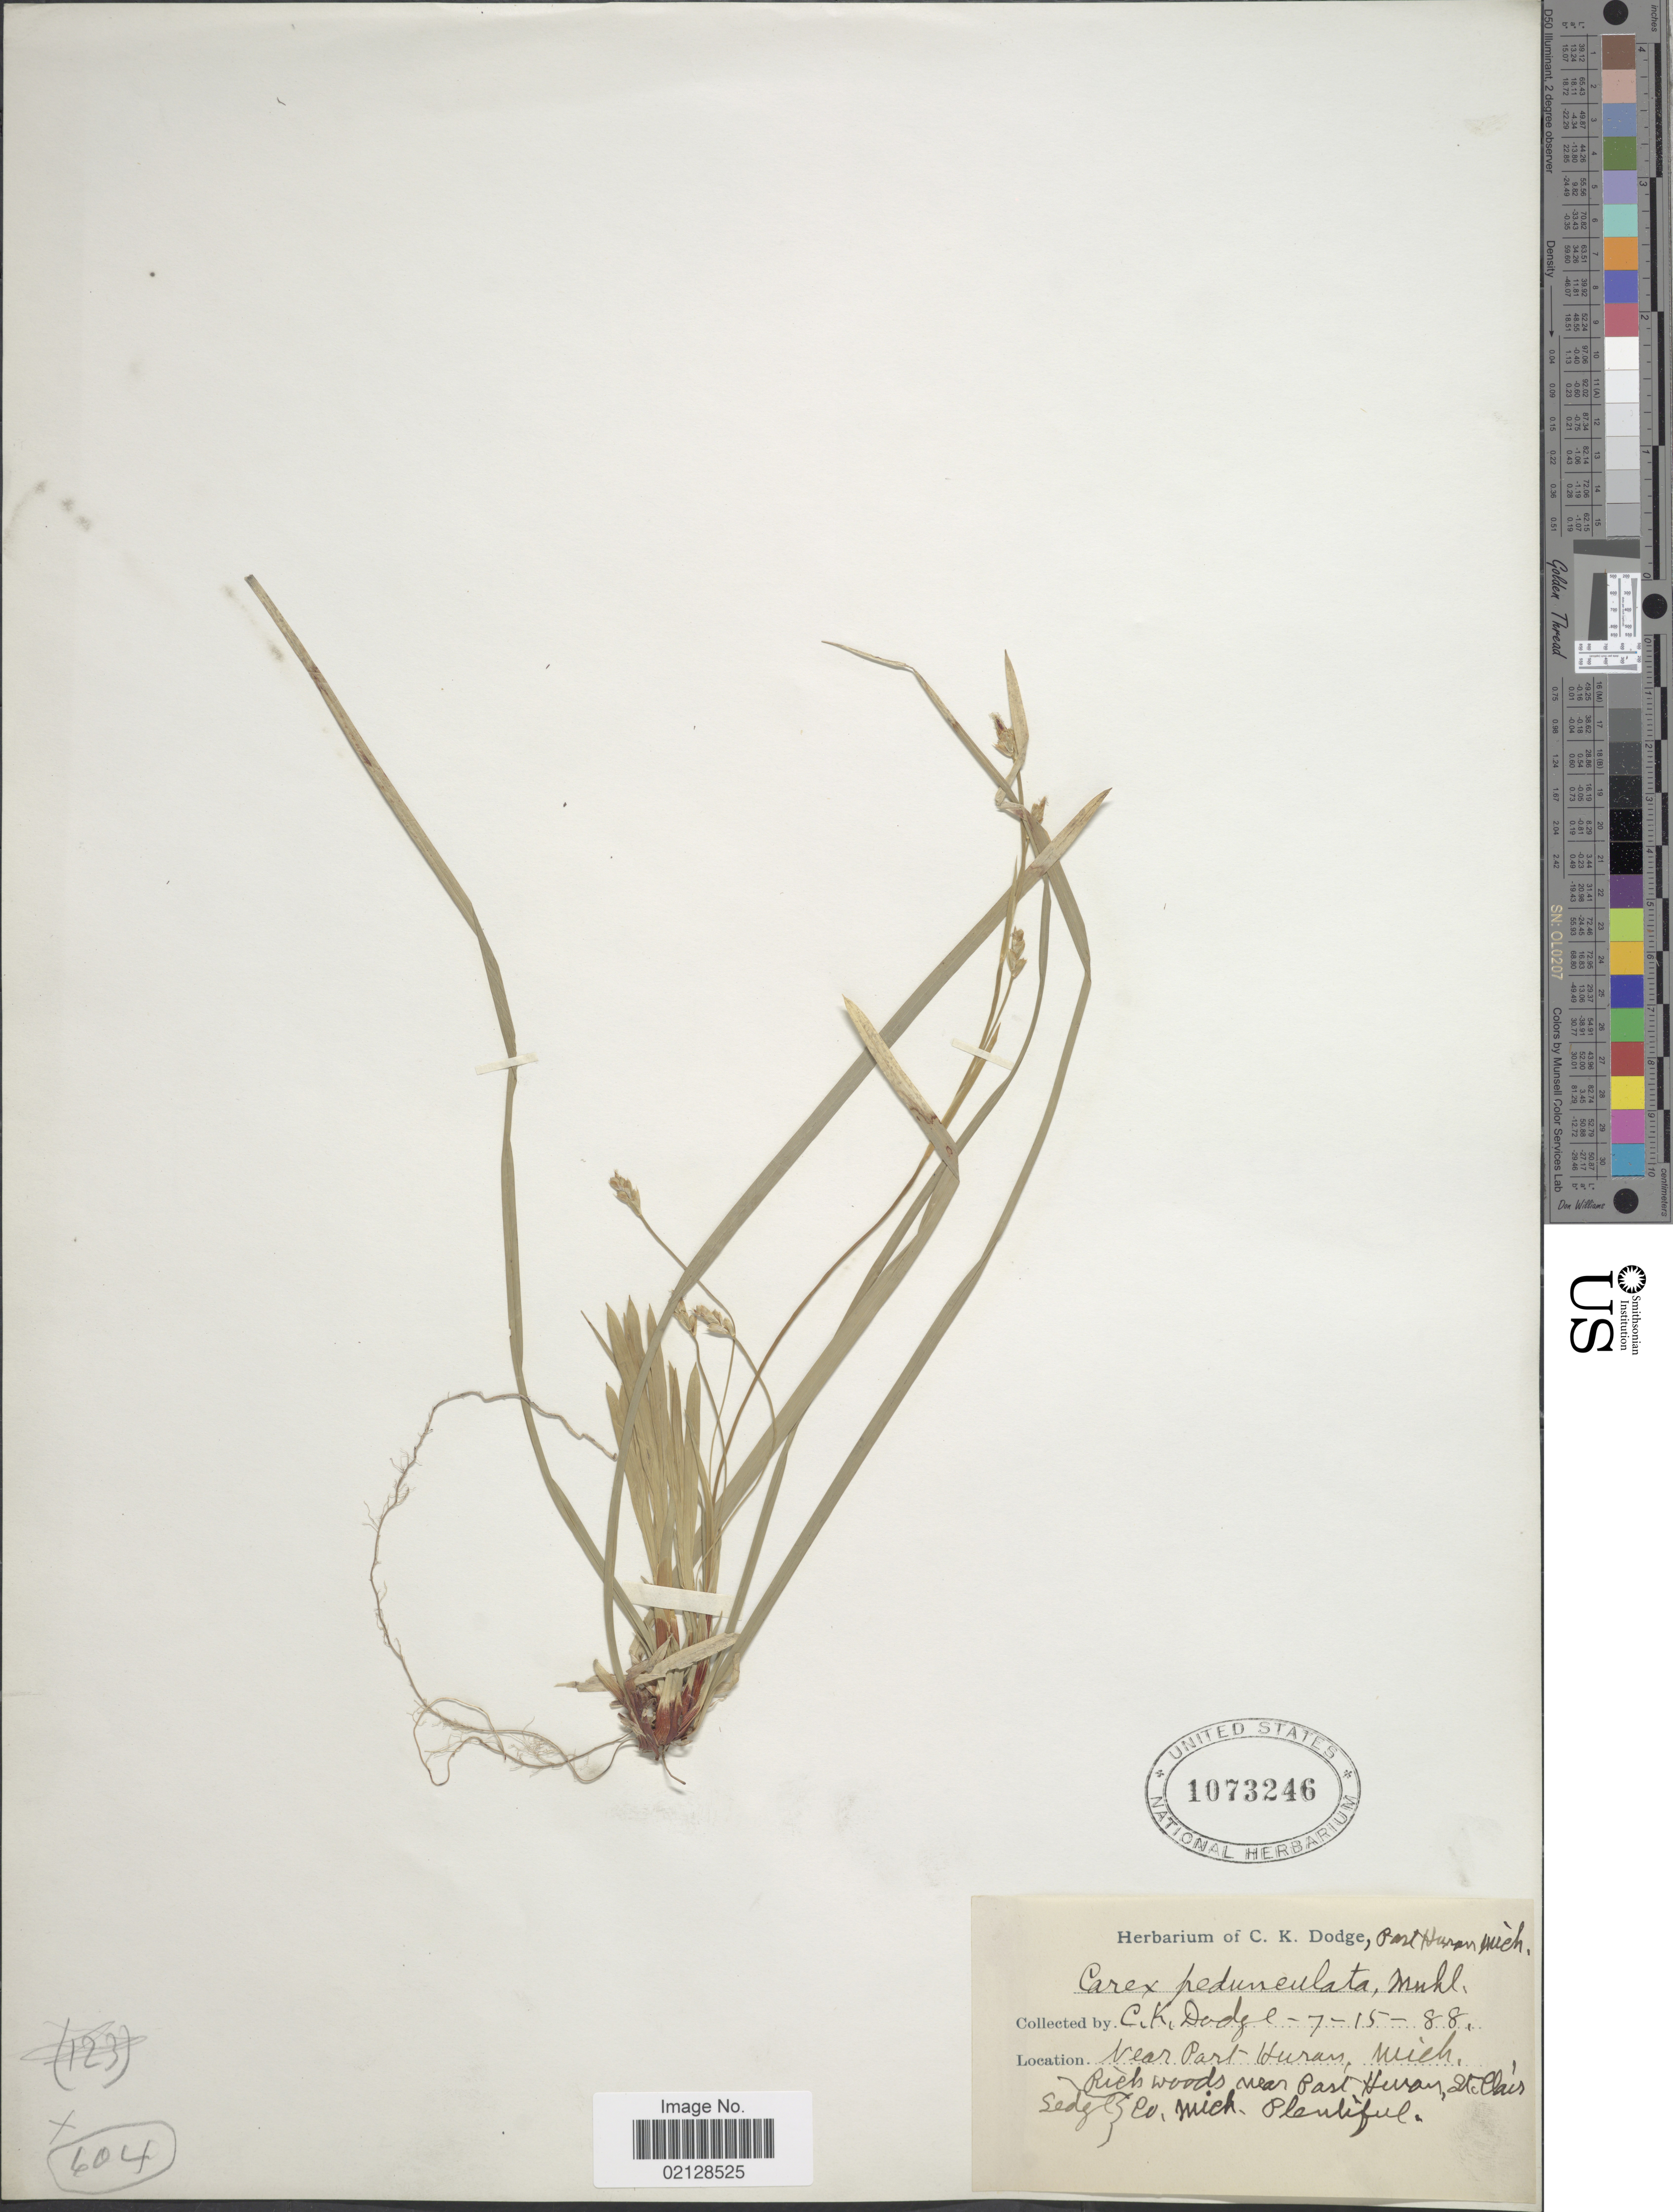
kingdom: Plantae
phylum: Tracheophyta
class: Liliopsida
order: Poales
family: Cyperaceae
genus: Carex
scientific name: Carex pedunculata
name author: Muhl. ex Willd.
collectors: C. Dodge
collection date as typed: Transcribed d/m/y: 15/7/88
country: United States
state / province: Michigan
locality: Near Port Huron, Mich, Rich woods near Port Huron, St. Clair Sedge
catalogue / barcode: US 1073246